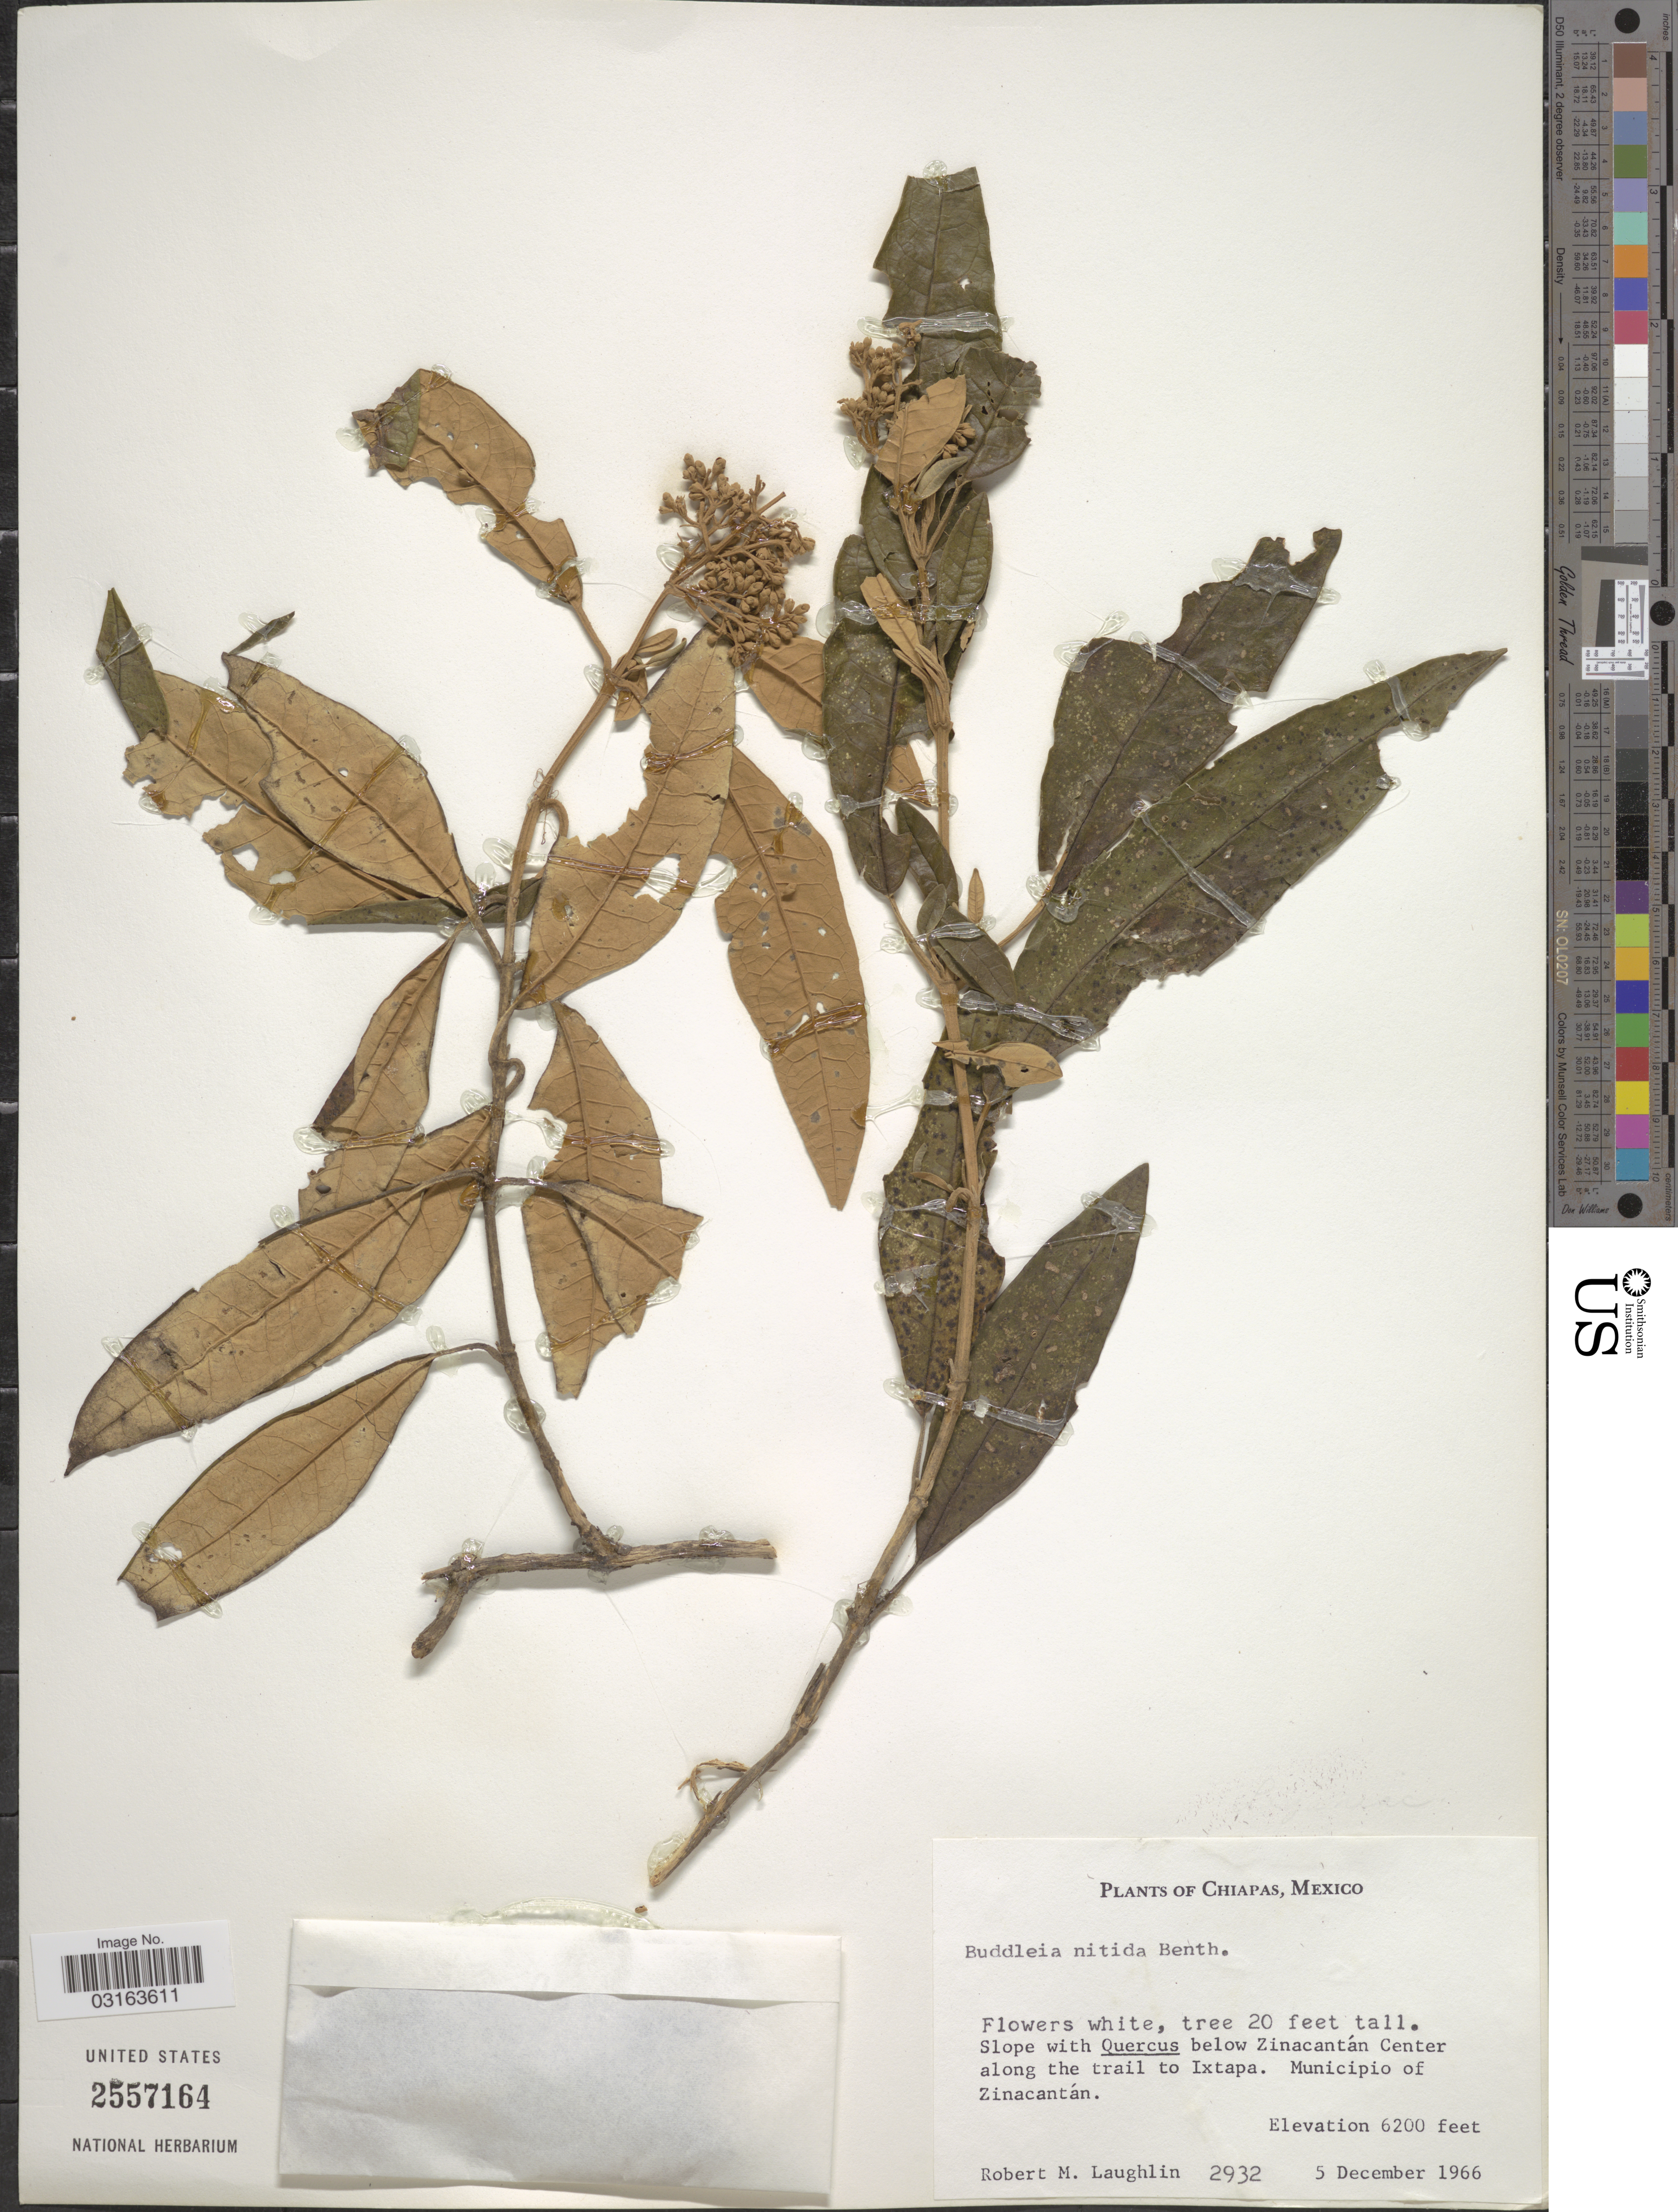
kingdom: Plantae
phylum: Tracheophyta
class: Magnoliopsida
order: Lamiales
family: Scrophulariaceae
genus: Buddleja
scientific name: Buddleja nitida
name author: Benth.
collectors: R. M. Laughlin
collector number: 2932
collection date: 1966-12-05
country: Mexico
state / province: Chiapas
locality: Below Zinacantán Center along the trail to Ixtapa. Municipio of Zinacantán.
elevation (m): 1890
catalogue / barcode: US 2557164